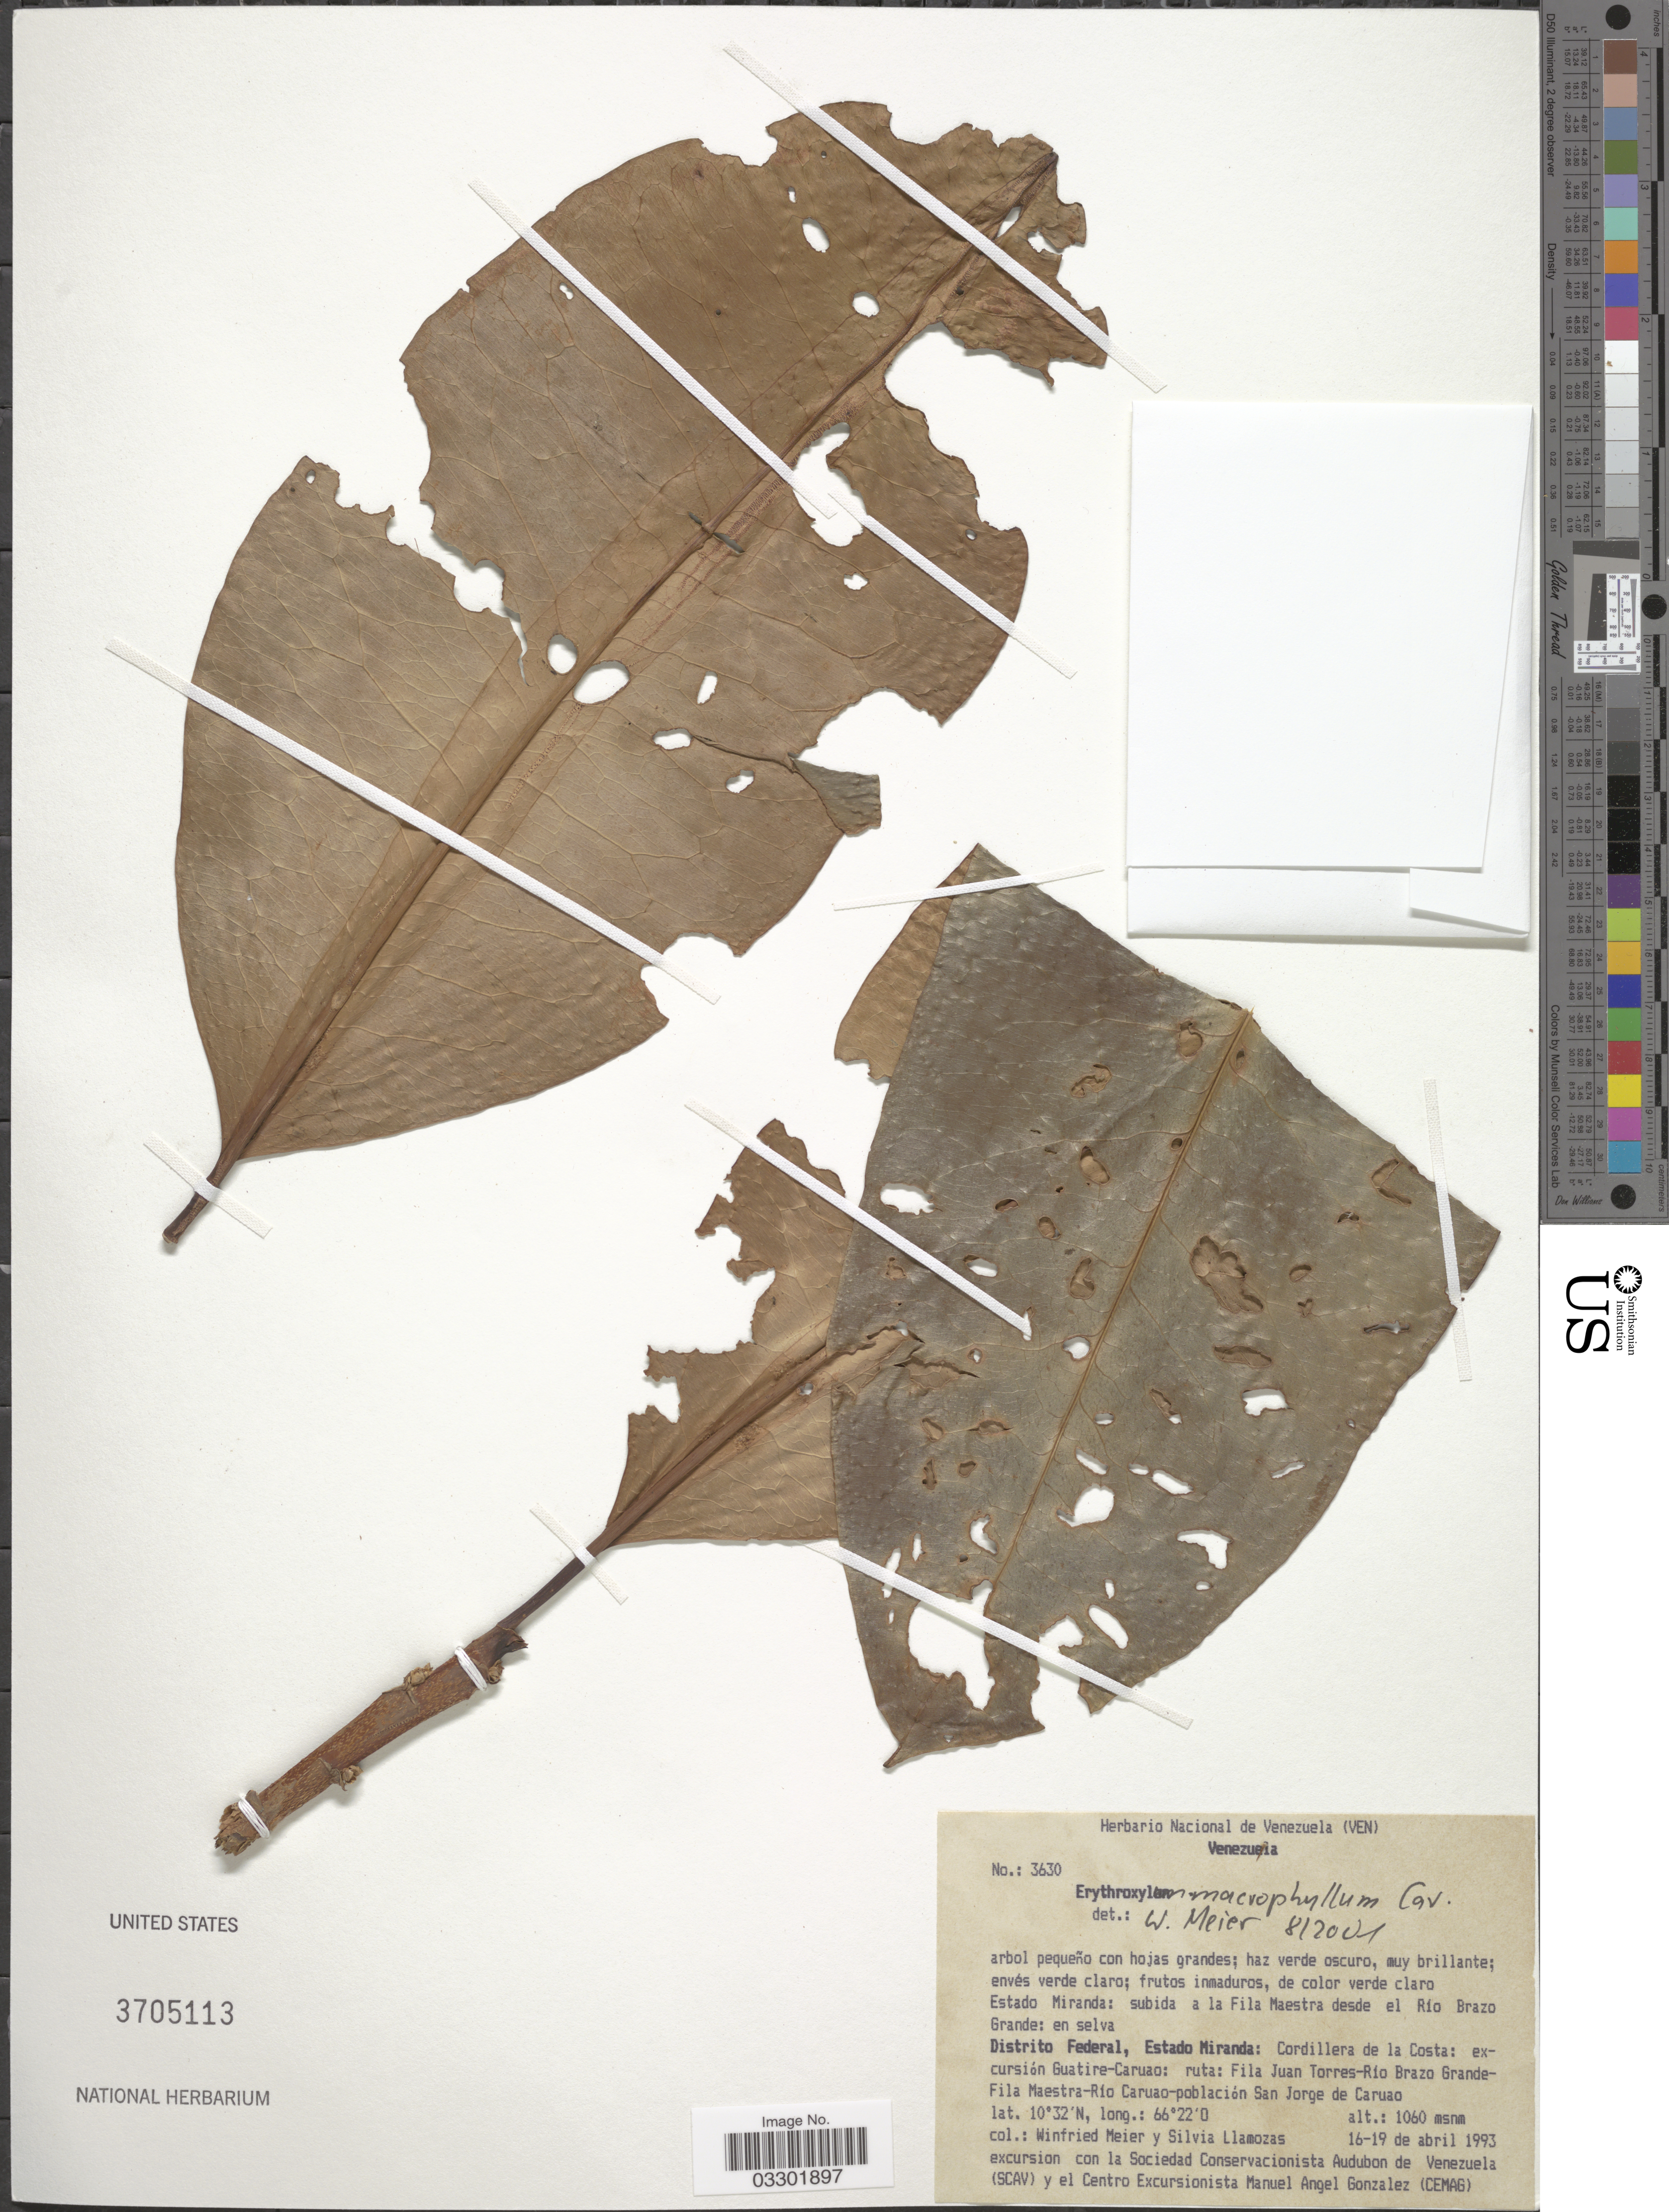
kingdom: Plantae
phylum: Tracheophyta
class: Magnoliopsida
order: Malpighiales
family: Erythroxylaceae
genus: Erythroxylum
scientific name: Erythroxylum macrophyllum var. macrophyllum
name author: Cav.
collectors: W. Meier & S. Llamozas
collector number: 3630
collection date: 1993-04-16/1993-04-19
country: Venezuela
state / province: Miranda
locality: Distrito Federal: Cordillera de la Costa: excirsión Guatira-Caruao: ruta: Fila Juan Torres-Río Brazo Grande-Fila Maestra-Río Caruao-población San Jorge de Caruao.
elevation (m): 1060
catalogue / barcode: US 3705113